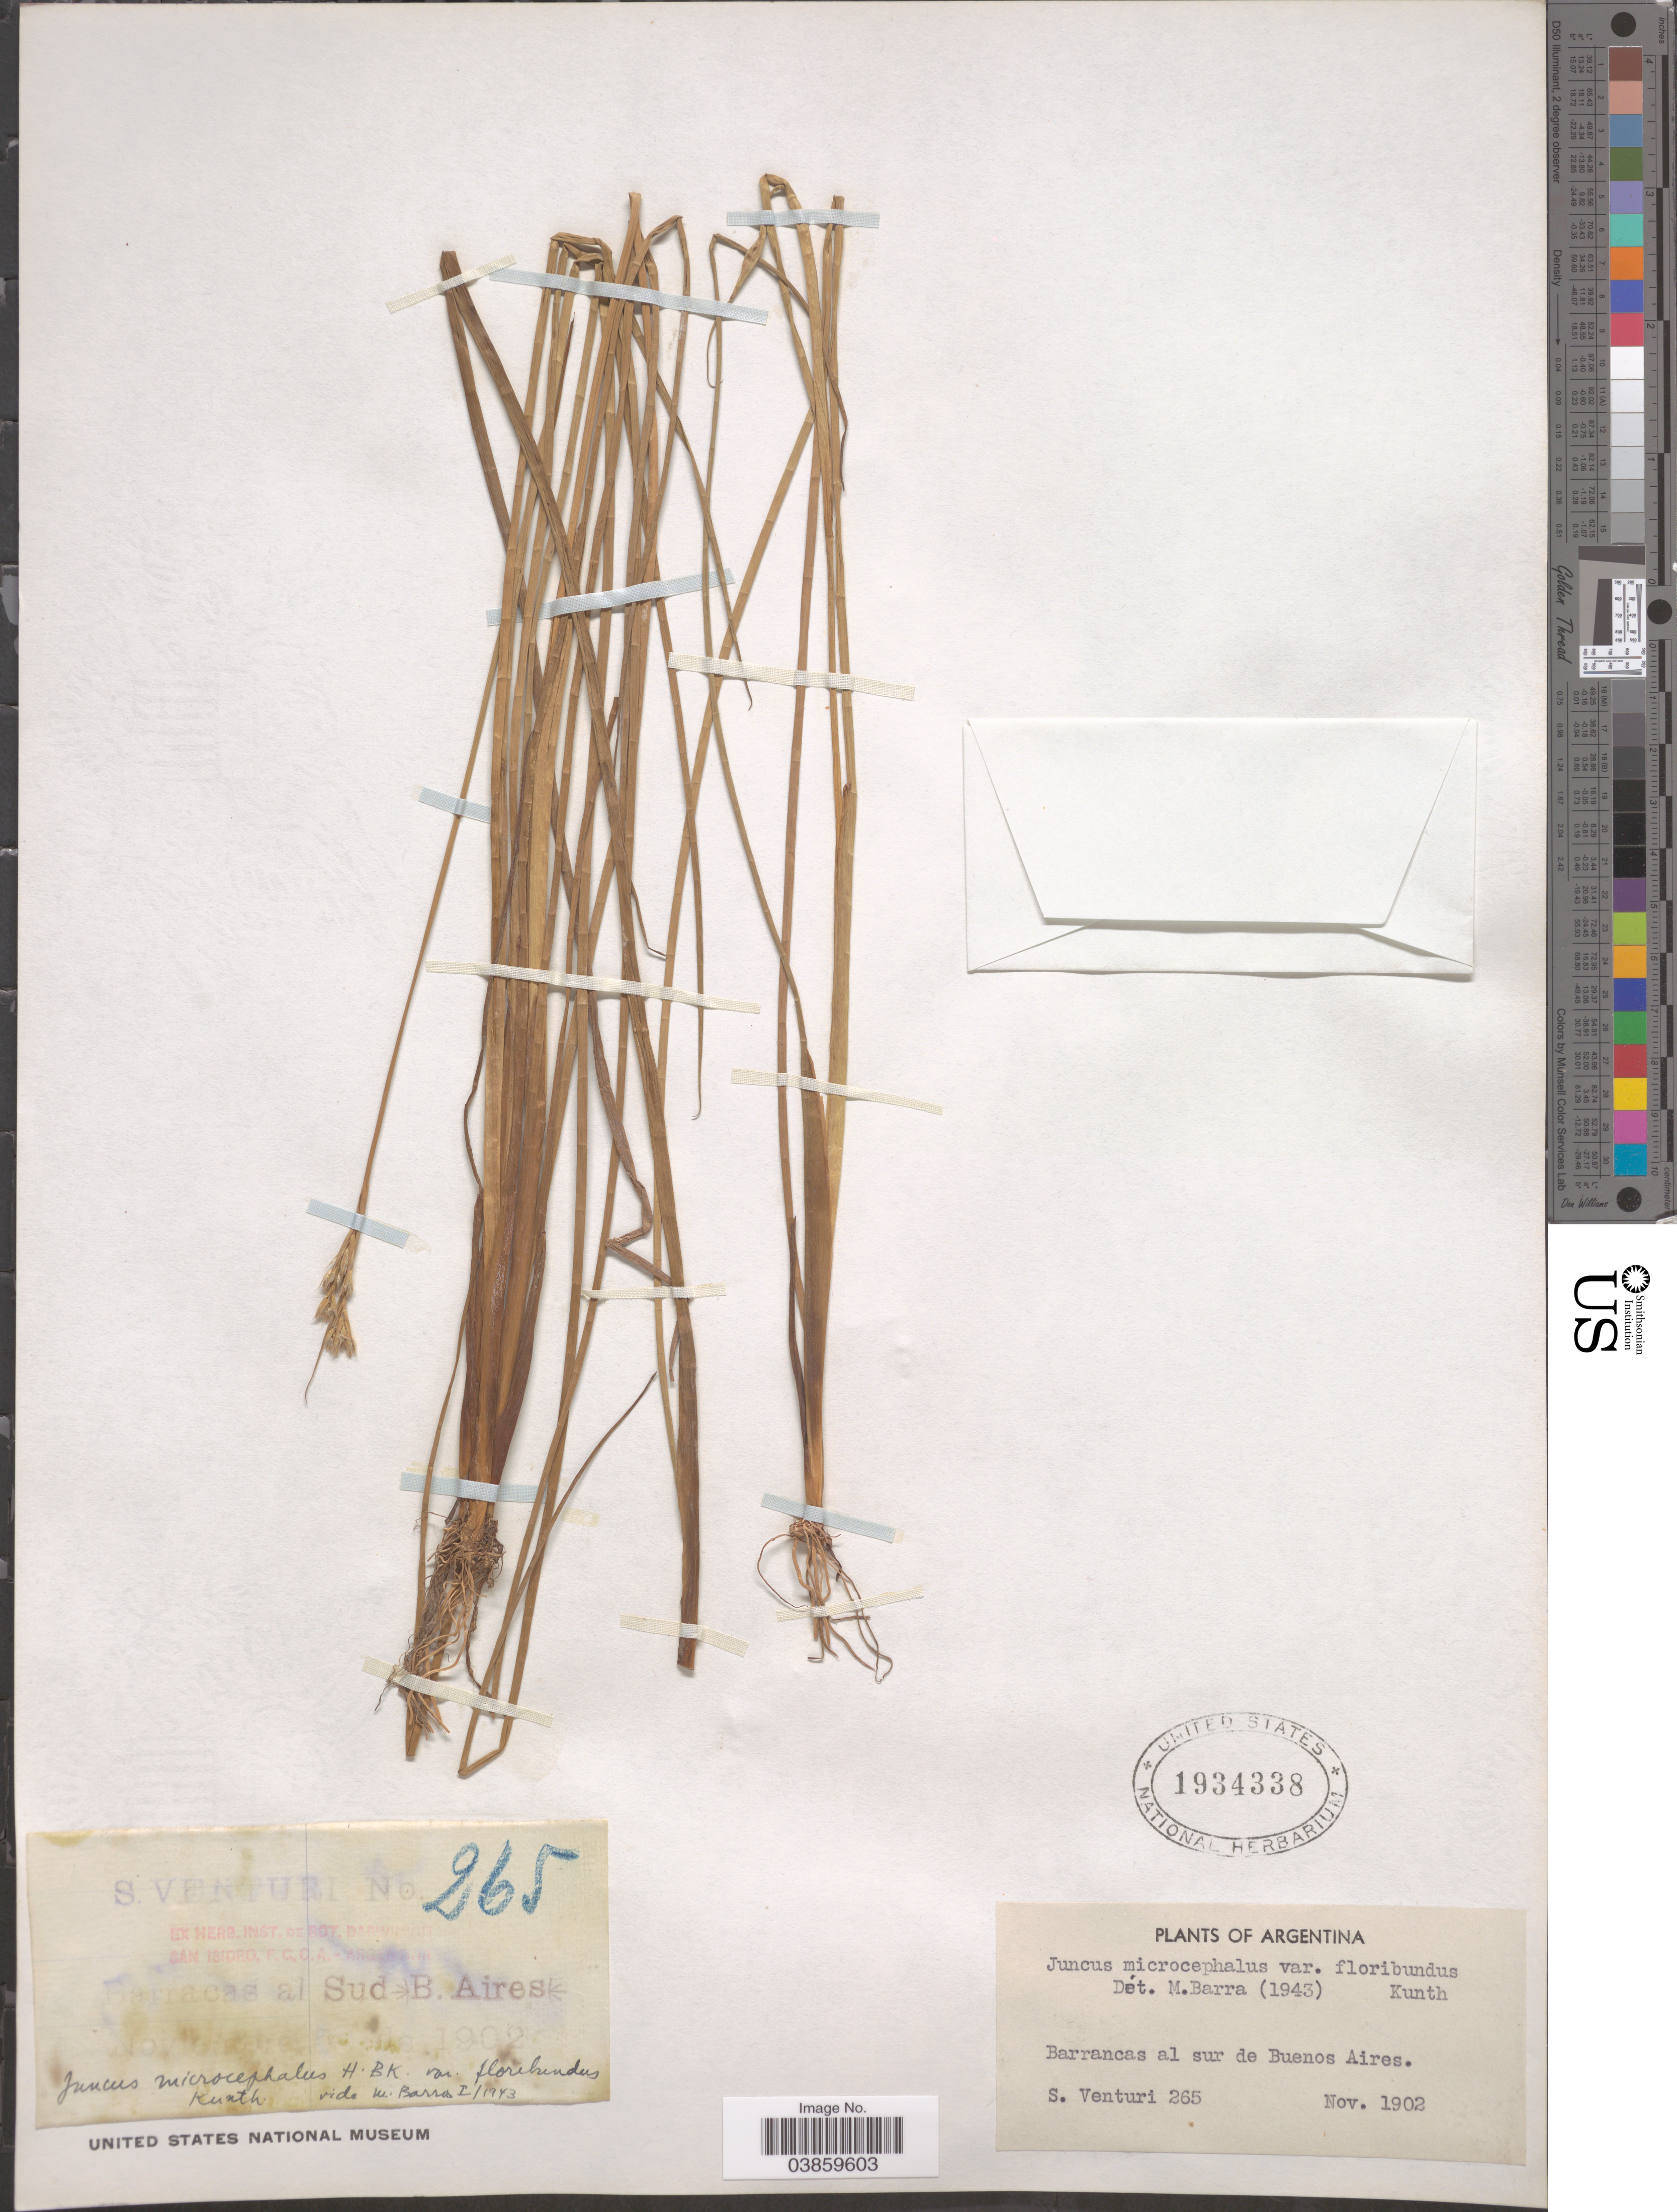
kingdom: Plantae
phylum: Tracheophyta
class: Liliopsida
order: Poales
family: Juncaceae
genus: Juncus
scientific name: Juncus microcephalus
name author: Kunth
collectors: S. Venturi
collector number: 265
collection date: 1902-11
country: Argentina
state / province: Buenos Aires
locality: Barrancas al sur de Buenos Aires.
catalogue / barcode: US 1934338